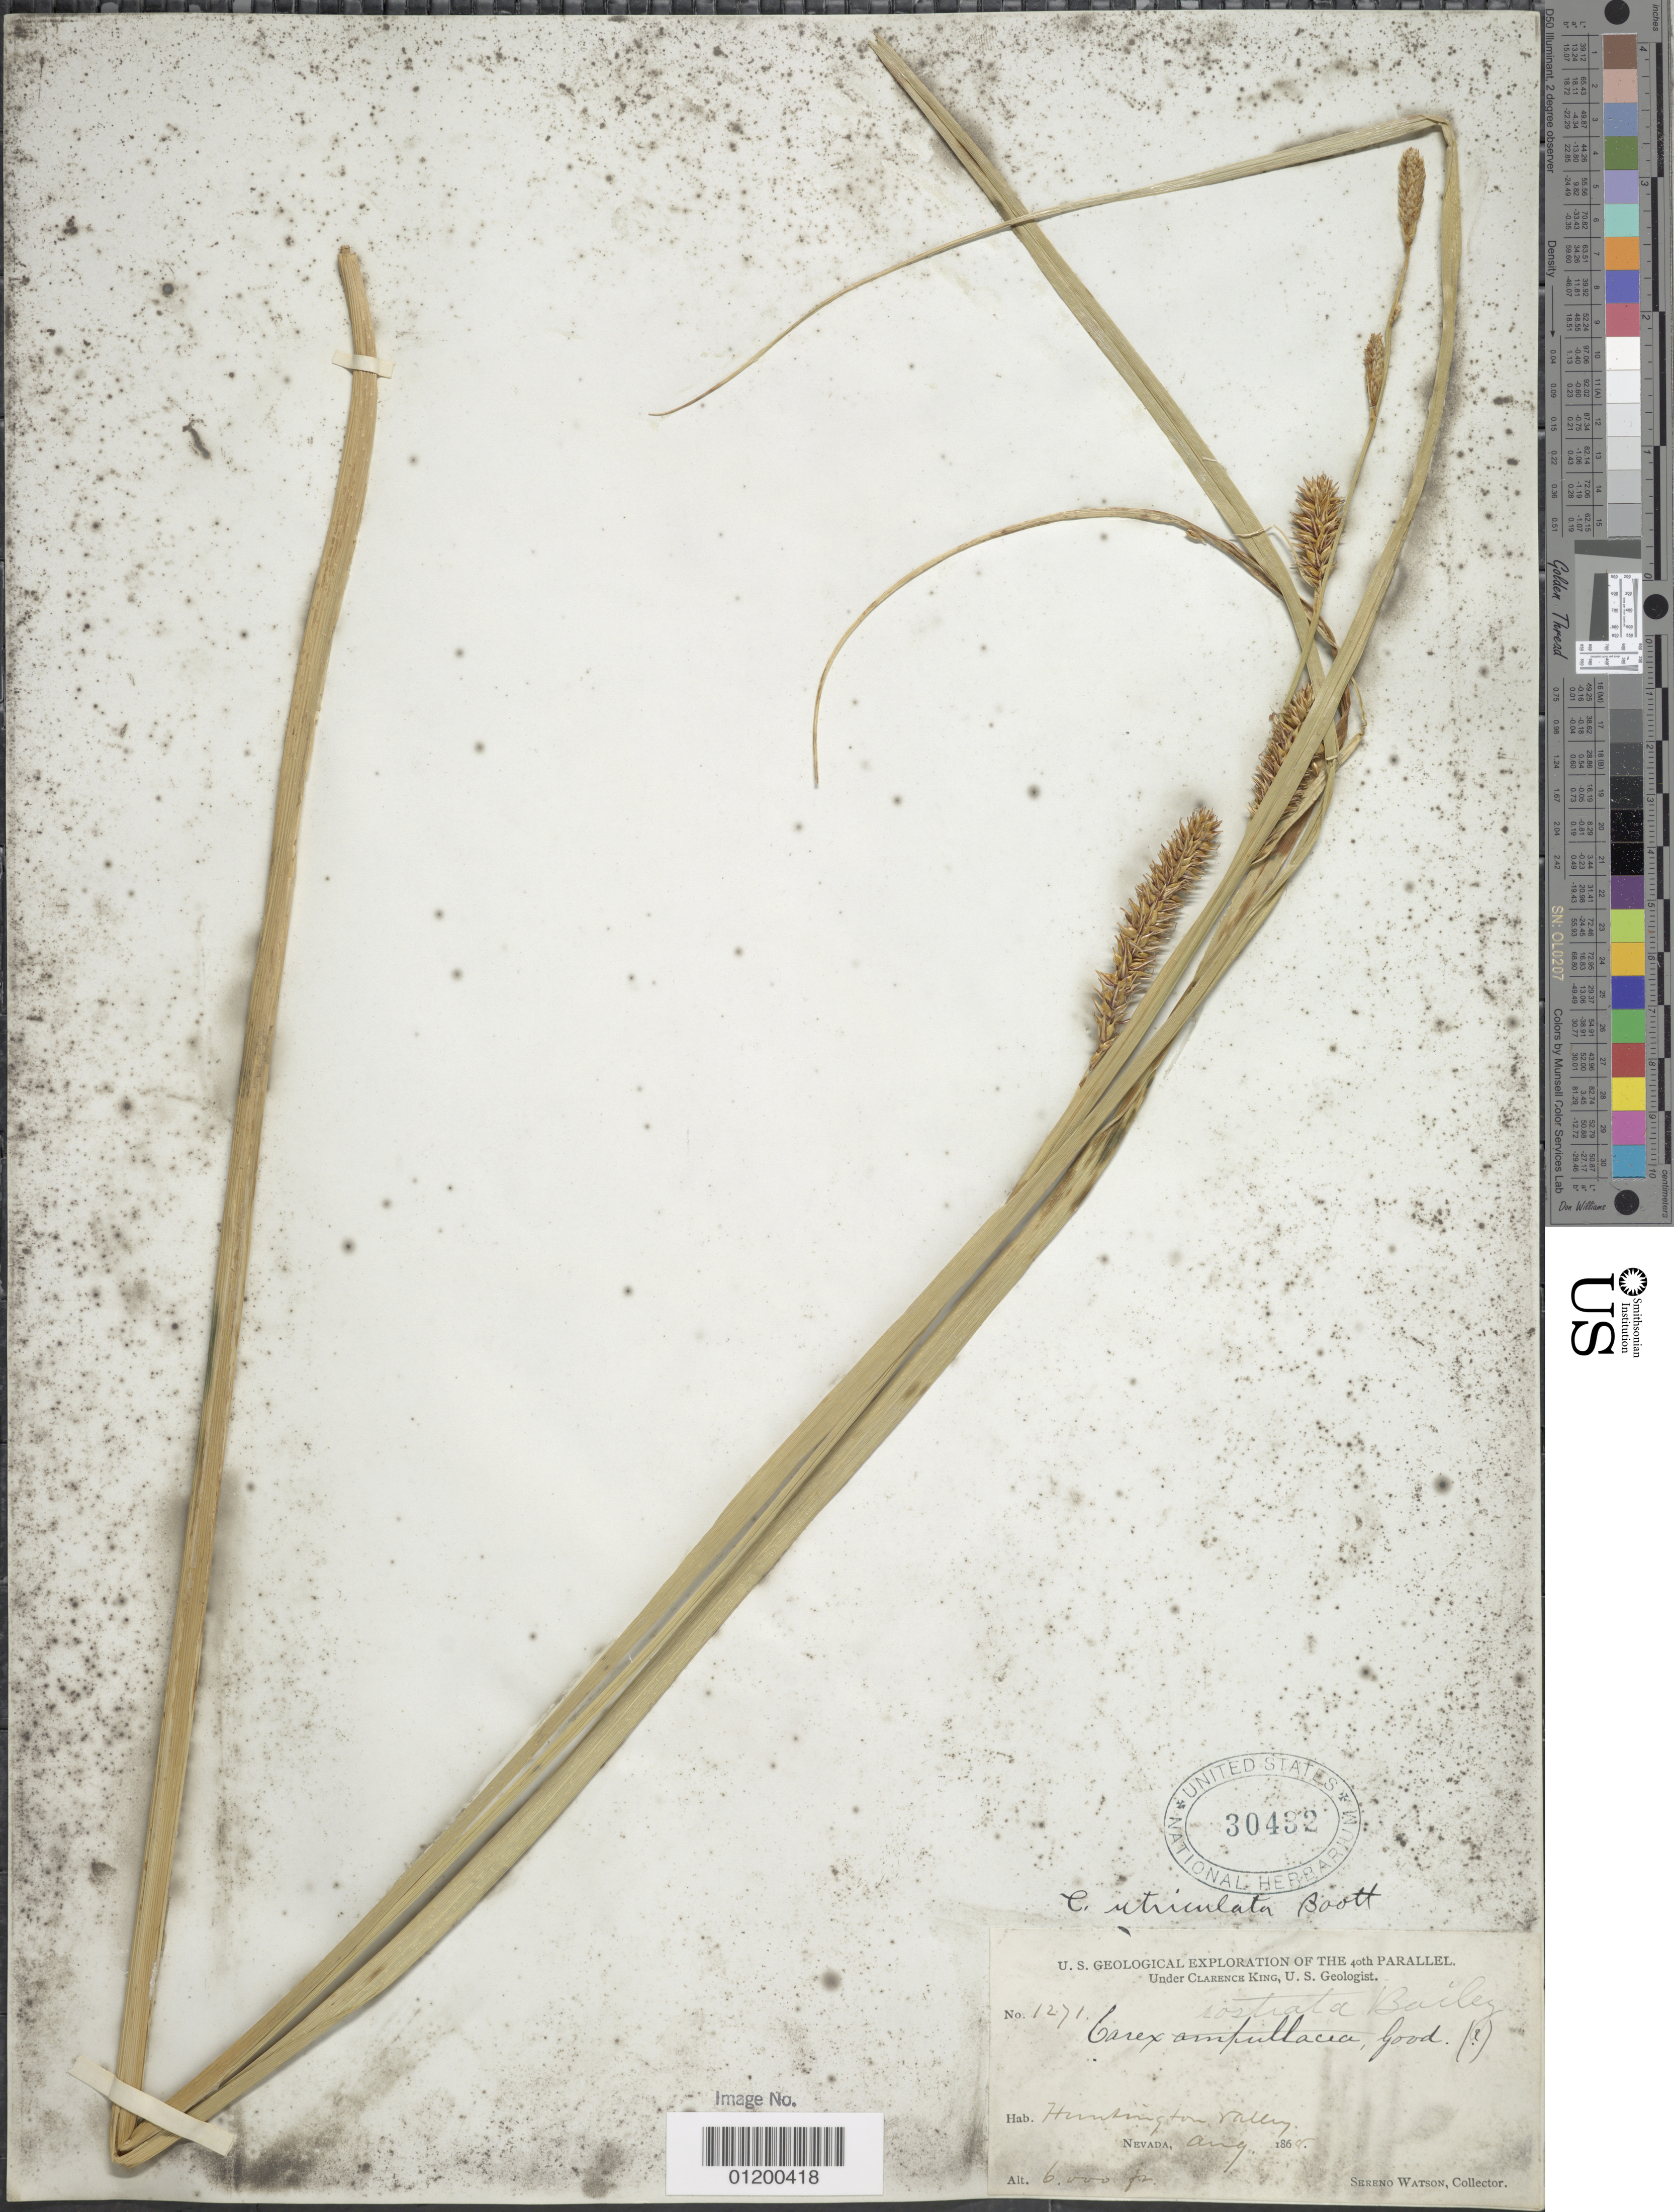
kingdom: Plantae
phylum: Tracheophyta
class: Liliopsida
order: Poales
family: Cyperaceae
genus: Carex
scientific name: Carex utriculata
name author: Boott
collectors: S. Watson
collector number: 1271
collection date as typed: Aug 1868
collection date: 1868-08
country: United States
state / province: Nevada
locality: Huntington Valley.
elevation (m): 1829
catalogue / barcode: US 30432